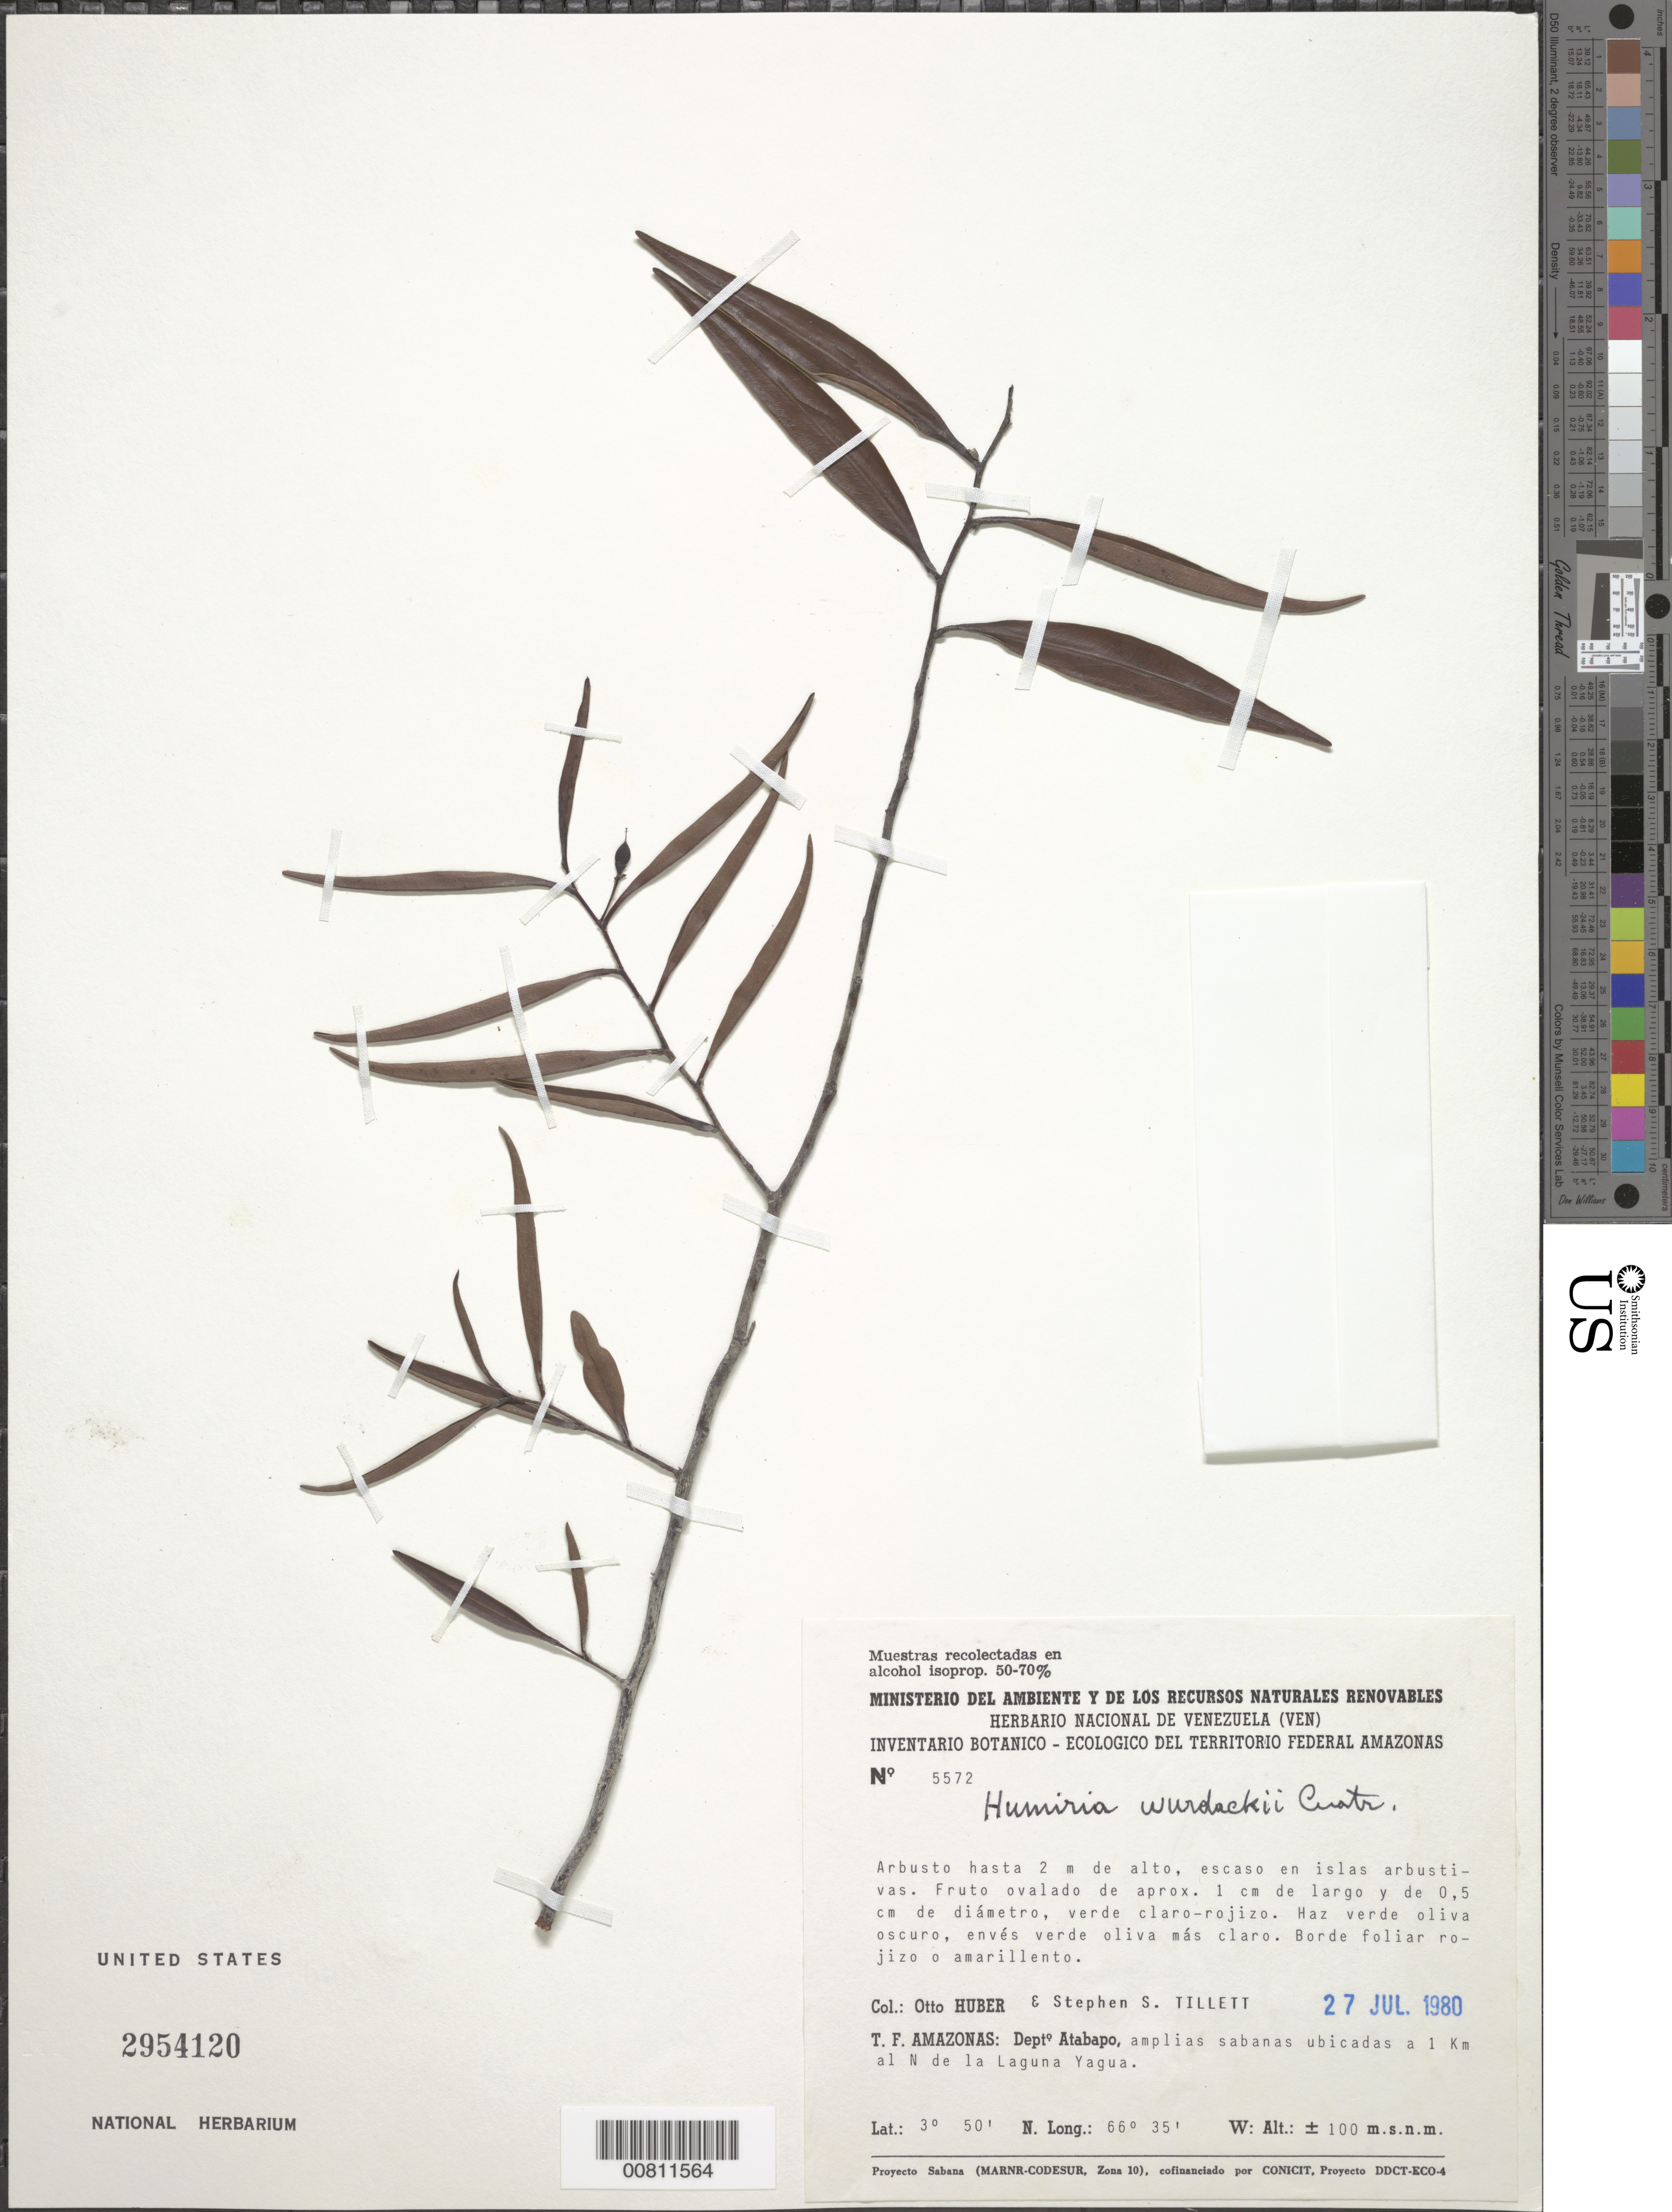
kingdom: Plantae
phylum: Tracheophyta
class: Magnoliopsida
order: Malpighiales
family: Humiriaceae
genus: Humiria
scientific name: Humiria wurdackii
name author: Cuatrec.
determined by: Cuatrecasas, J.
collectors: O. Huber & S. S. Tillett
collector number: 5572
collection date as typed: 27-Jul-80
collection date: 1980-07-27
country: Venezuela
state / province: Amazonas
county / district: Atabapo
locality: Laguna Yagua, 1 km N of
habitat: Amplias sabanas, en islas arbustivas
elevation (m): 100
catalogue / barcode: US 2954120